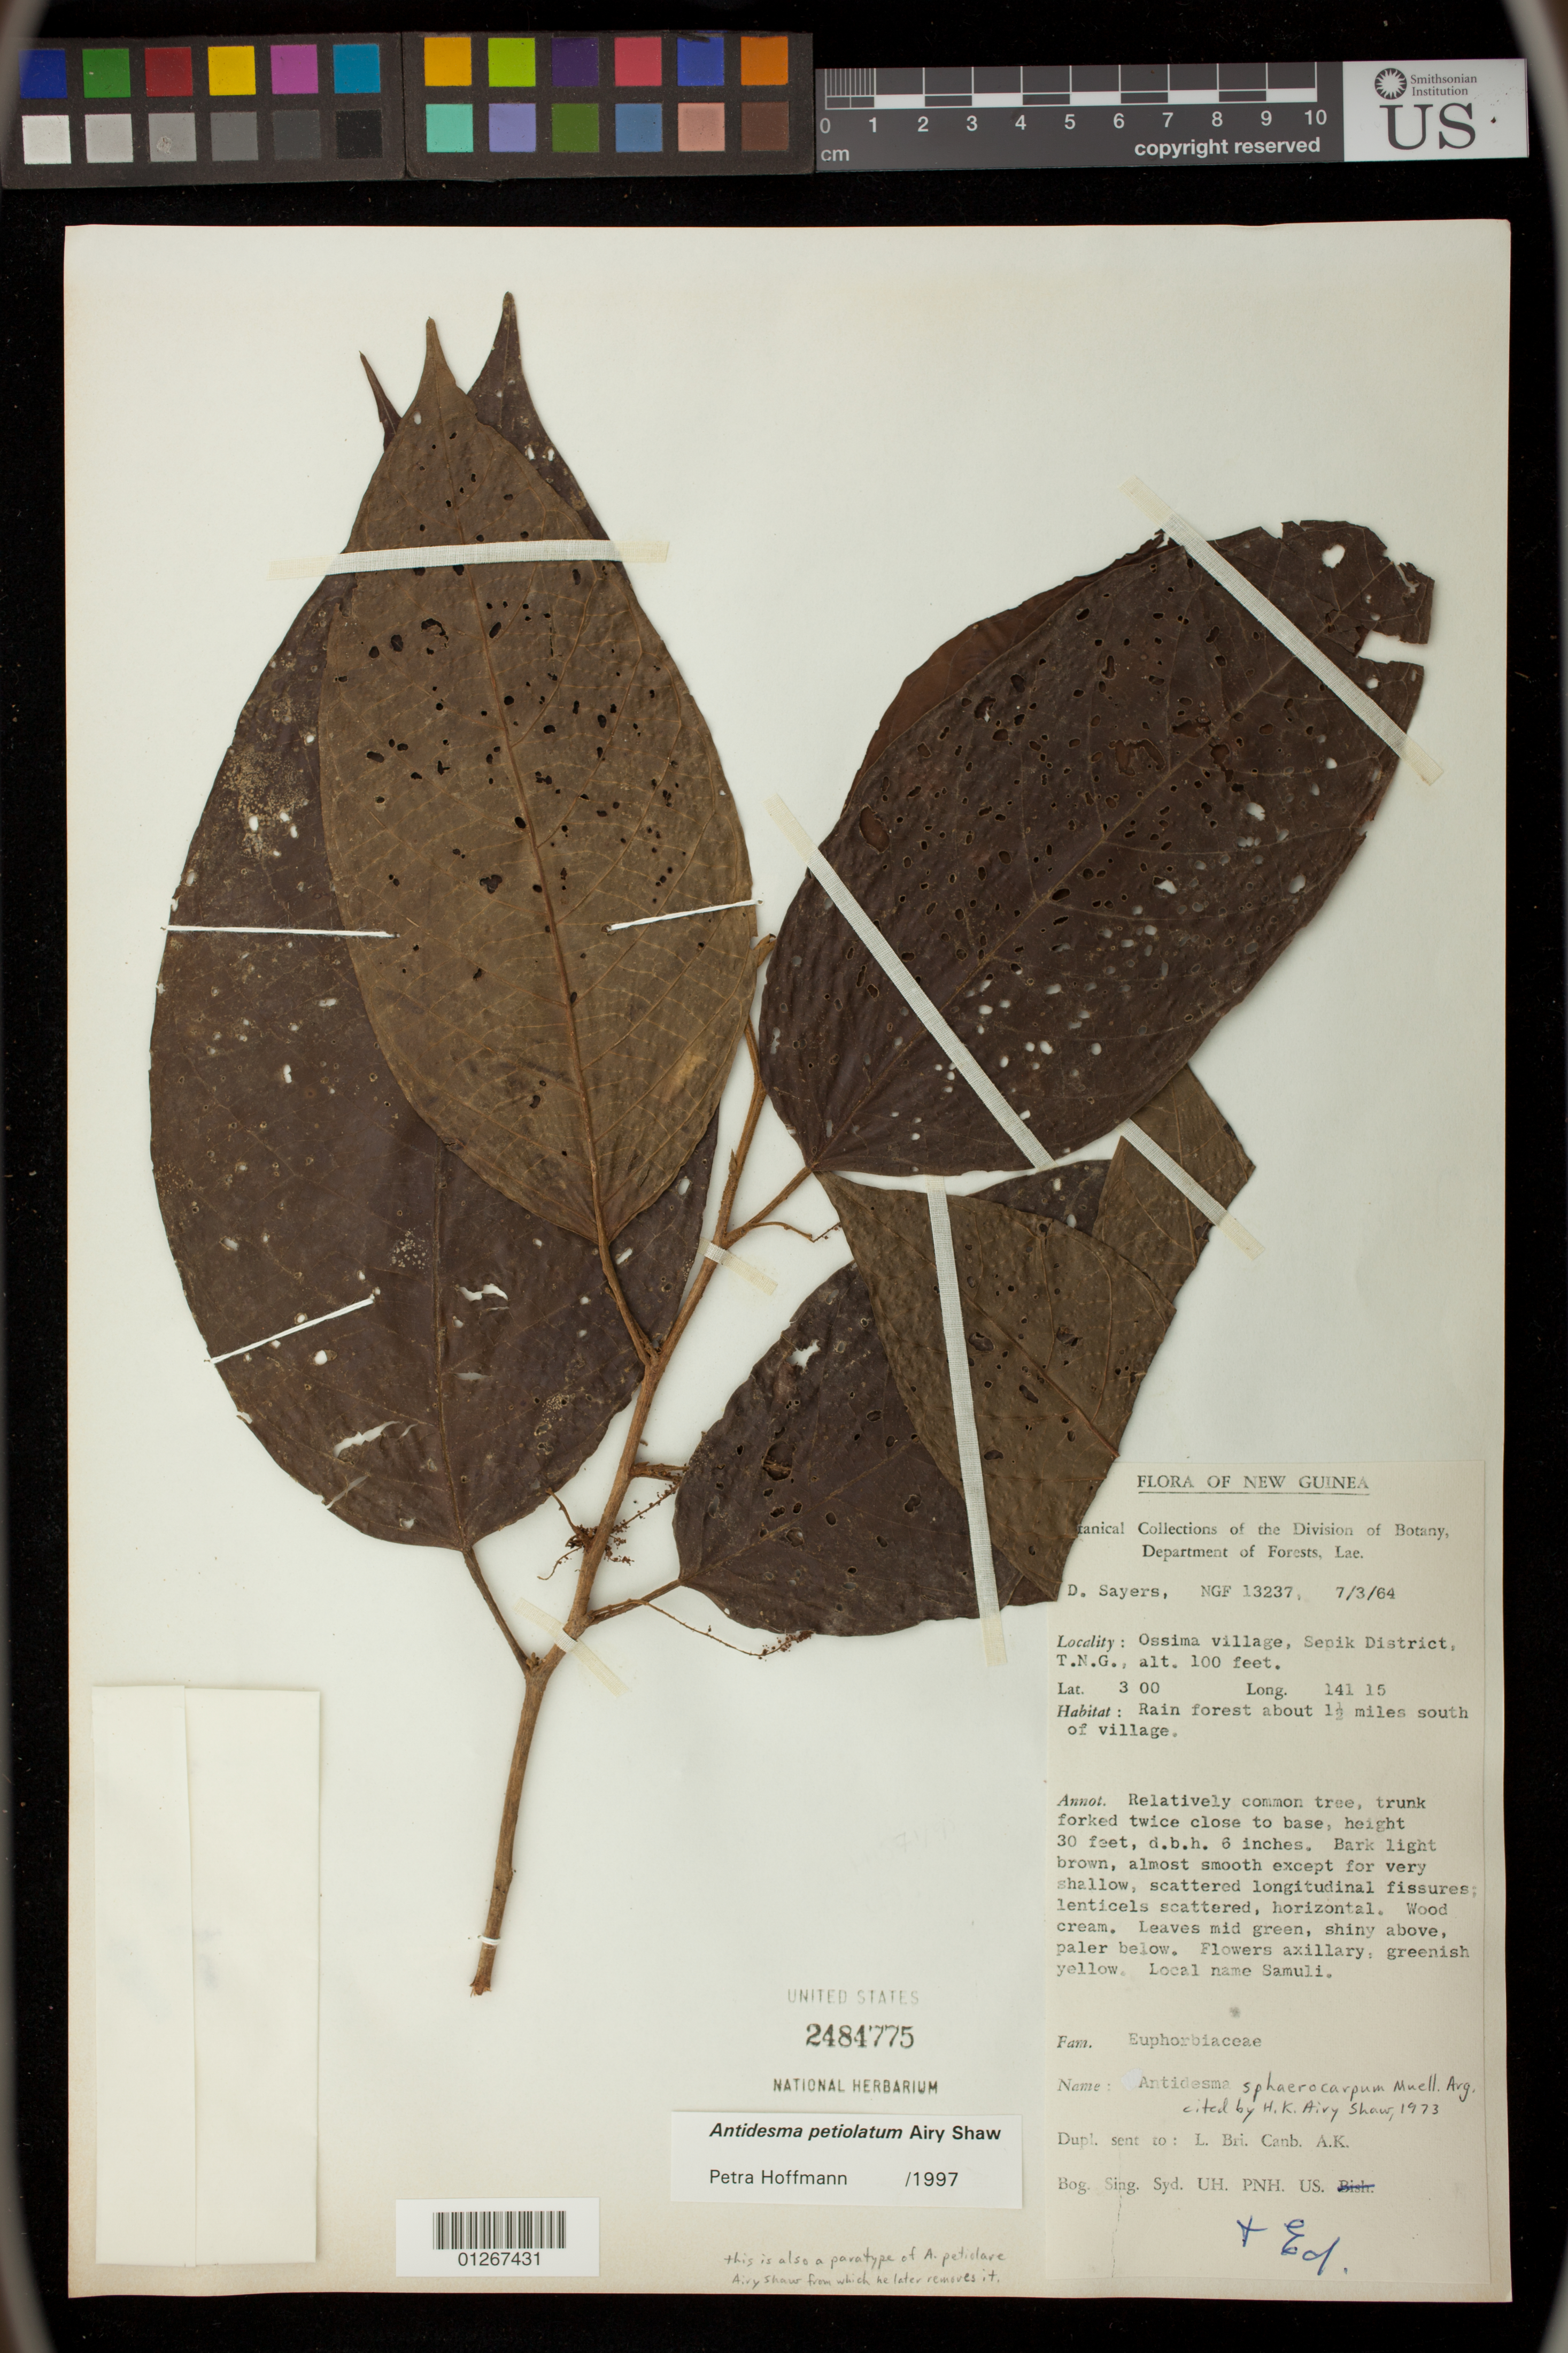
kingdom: Plantae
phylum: Tracheophyta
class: Magnoliopsida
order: Malpighiales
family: Phyllanthaceae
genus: Antidesma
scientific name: Antidesma petiolatum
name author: Airy Shaw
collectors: D. Sayers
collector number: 13237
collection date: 1964-07-03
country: Papua New Guinea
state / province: Sandaun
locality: Ossima village, Sepik District, T. N. T.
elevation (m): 30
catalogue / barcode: US 2484775